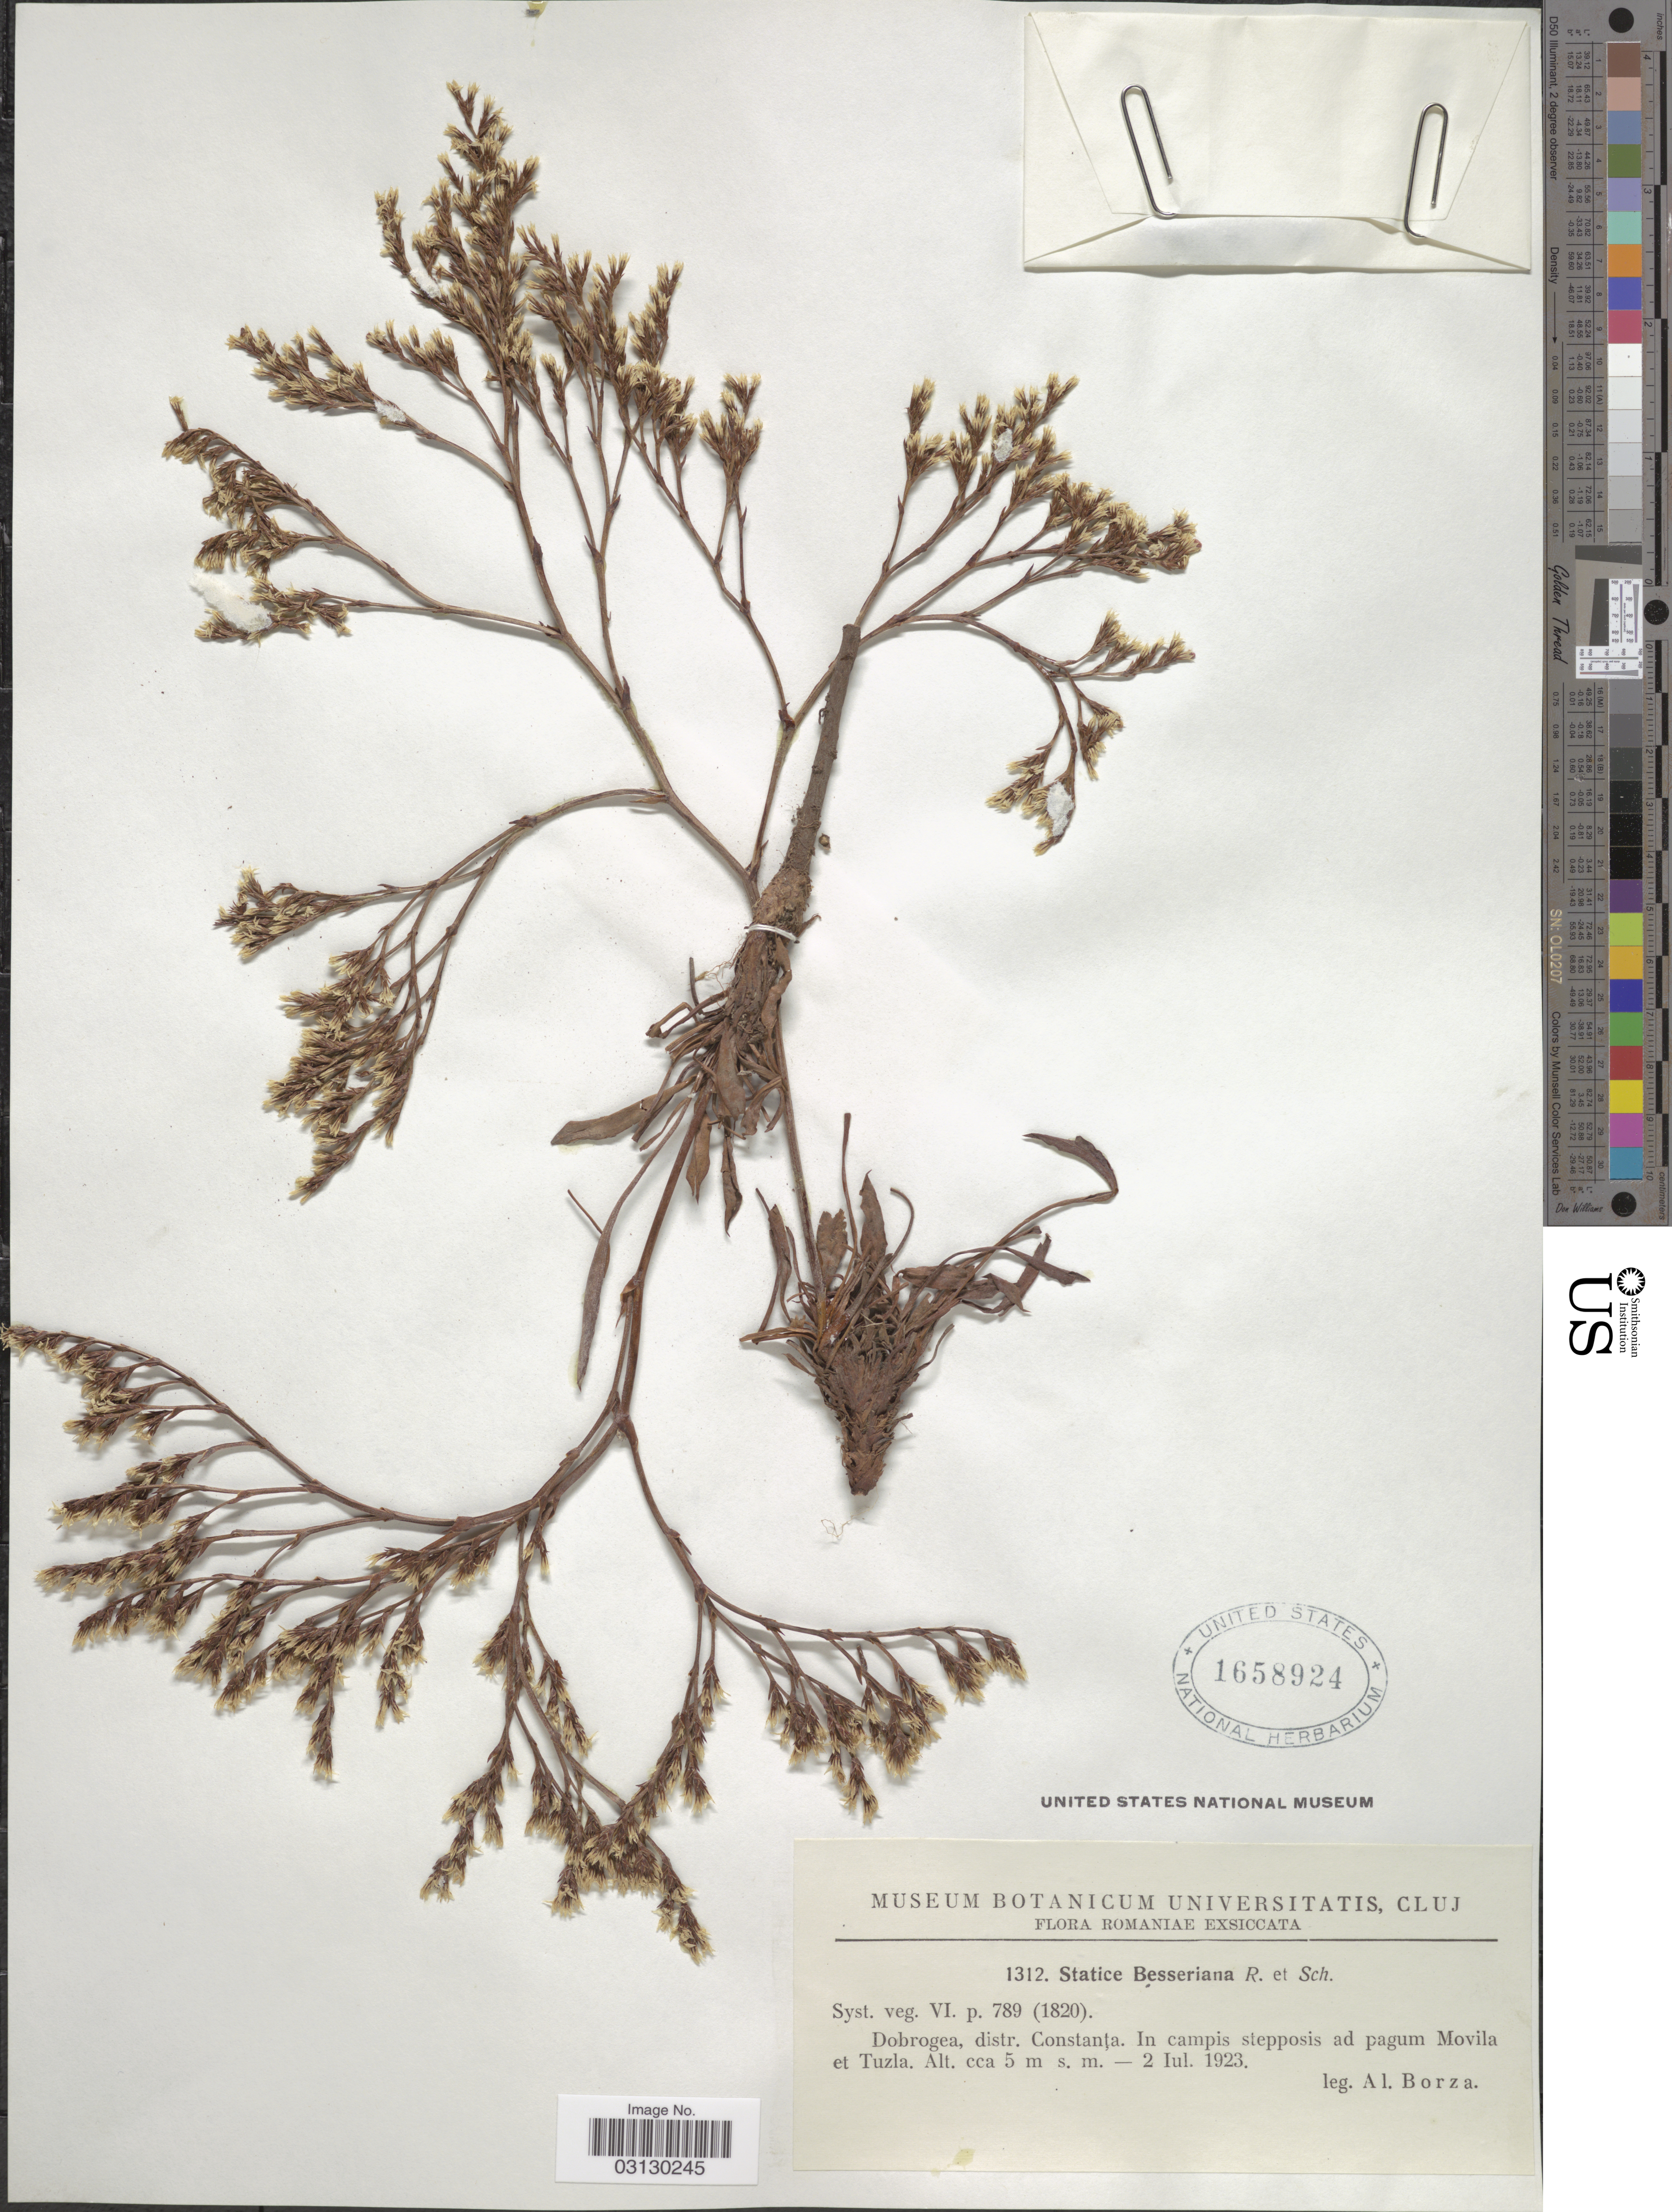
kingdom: Plantae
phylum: Tracheophyta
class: Magnoliopsida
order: Caryophyllales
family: Plumbaginaceae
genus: Limonium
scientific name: Limonium besserianum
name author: Kuntze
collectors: A. Borza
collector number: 1312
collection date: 1923-07-02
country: Romania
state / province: Constanta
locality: Dobrogea, distr. Constanta. In campis stepposis ad pagum Movila et Tuzla.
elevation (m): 5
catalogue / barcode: US 1658924